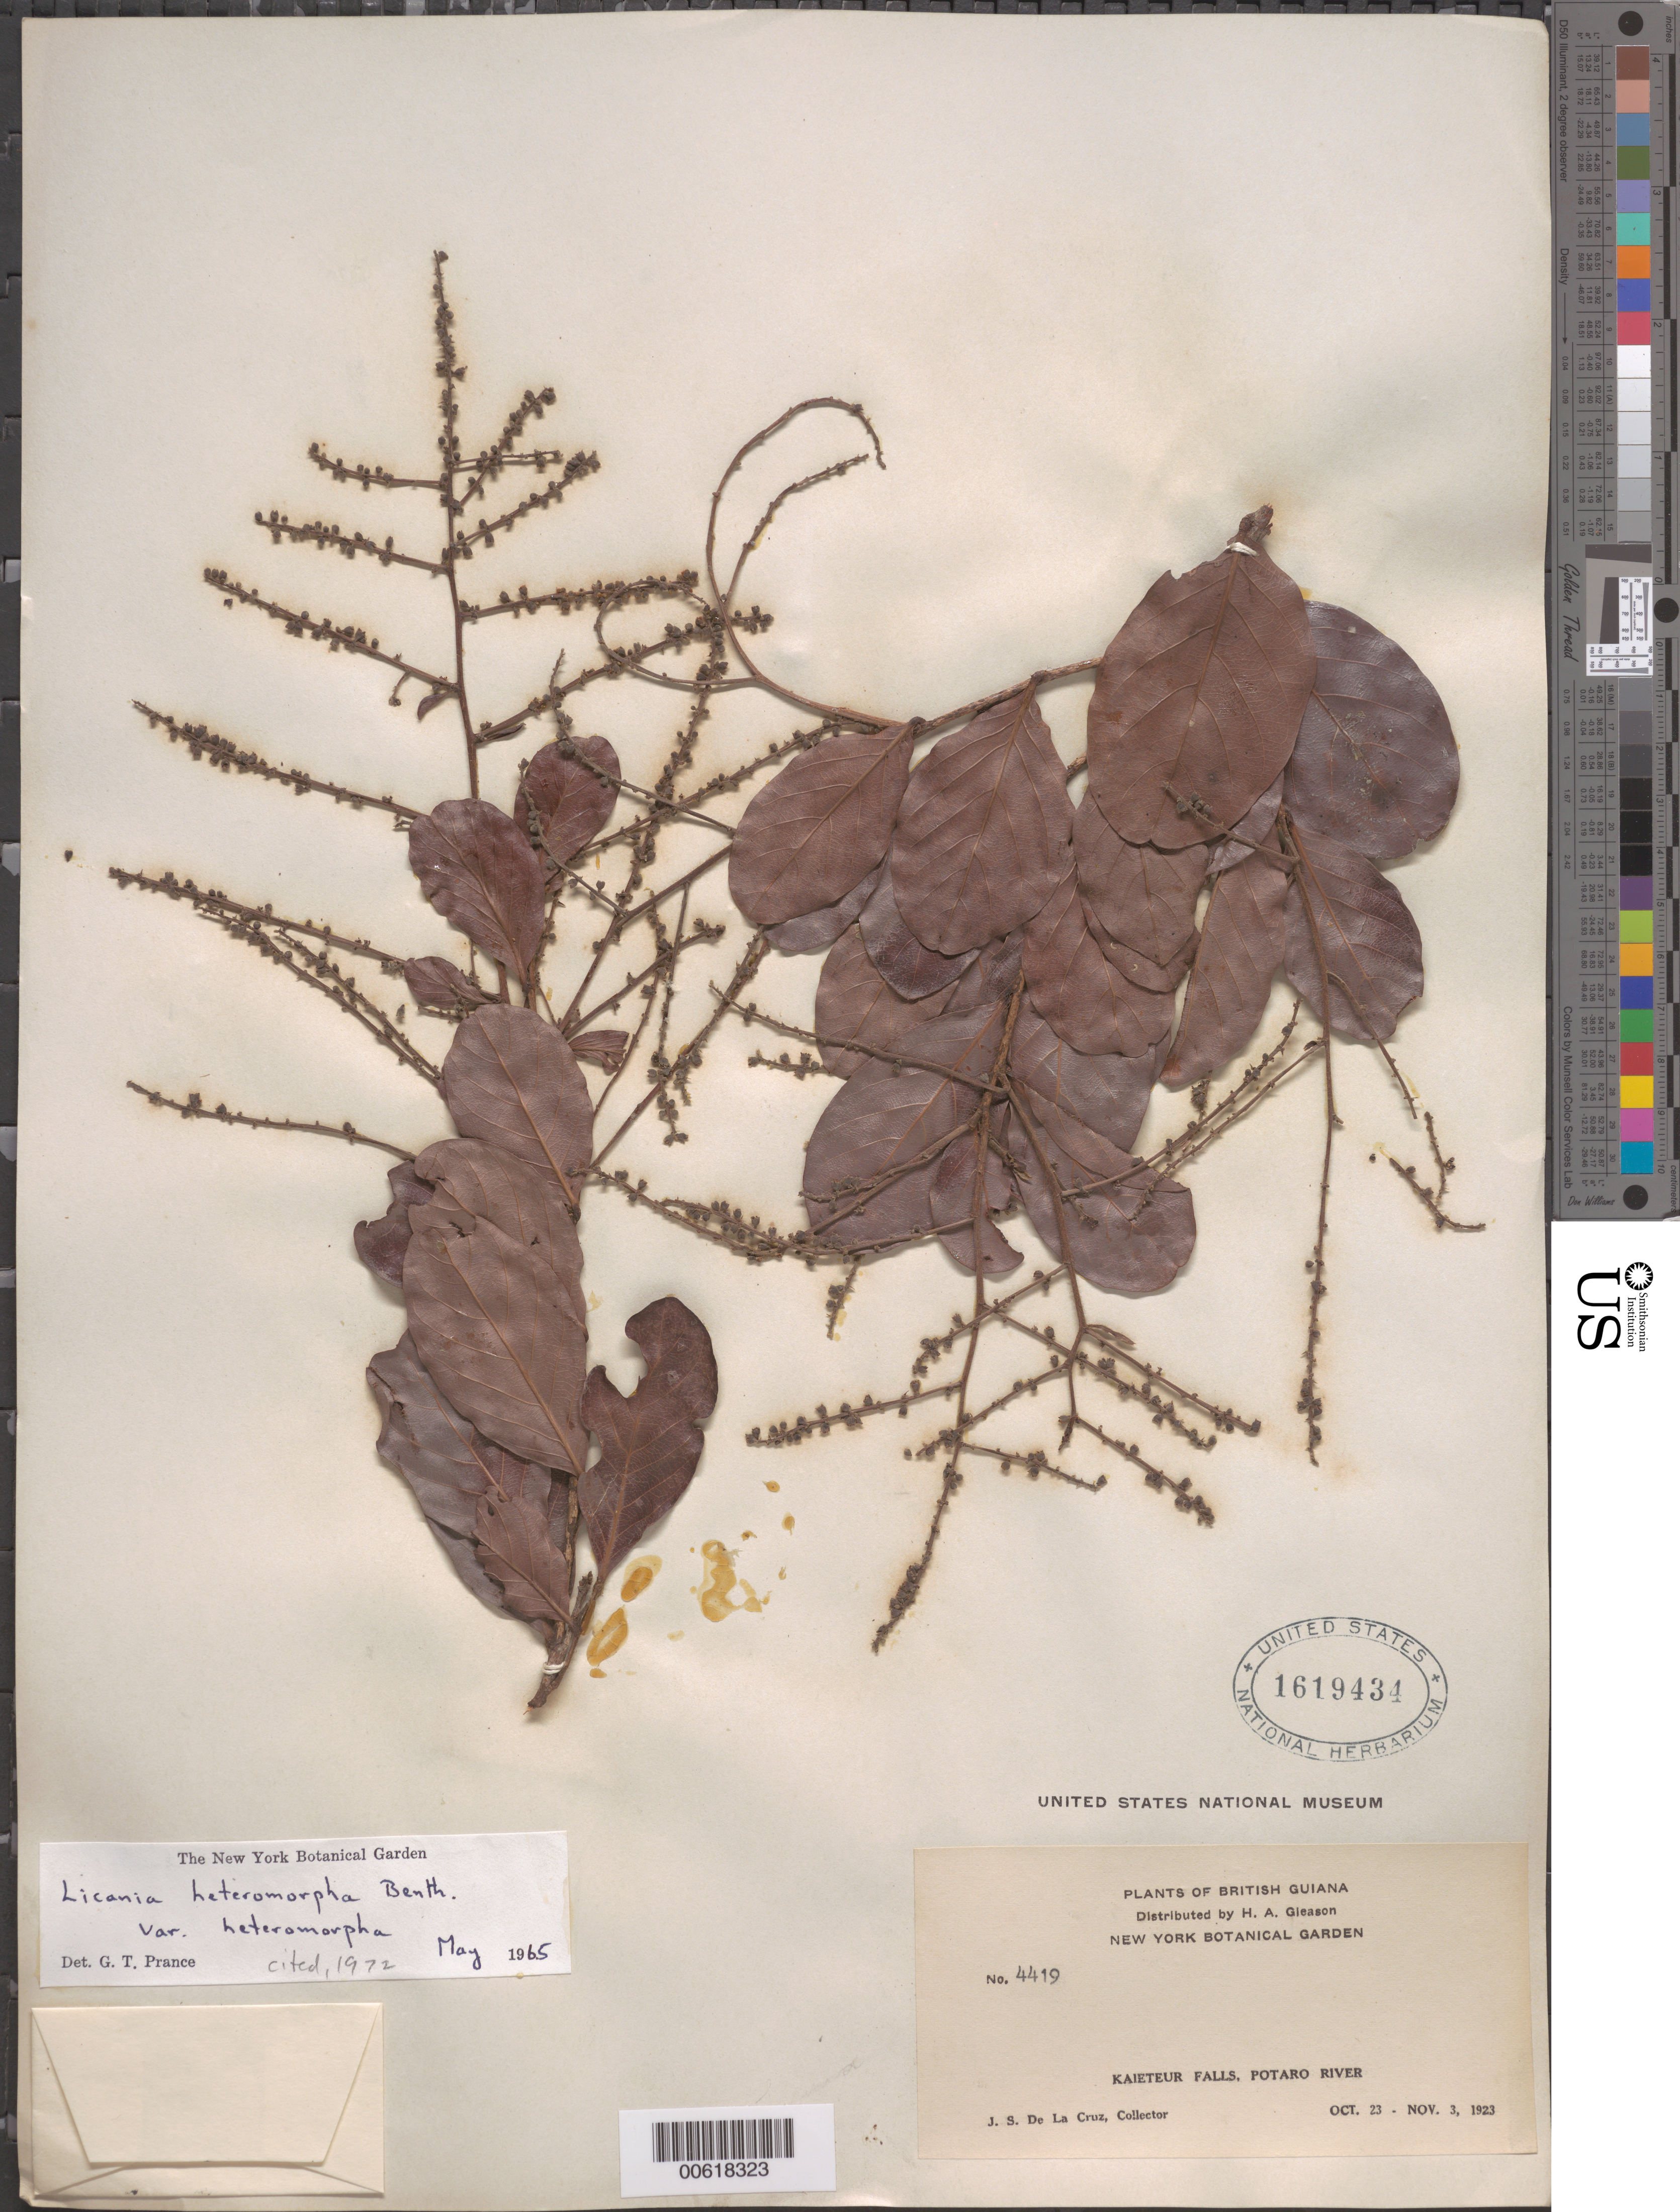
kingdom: Plantae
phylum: Tracheophyta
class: Magnoliopsida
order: Malpighiales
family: Chrysobalanaceae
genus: Hymenopus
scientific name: Hymenopus heteromorphus var. heteromorphus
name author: (Benth.) Sothers & Prance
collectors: J. S. de la Cruz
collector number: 4419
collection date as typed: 23-Oct-23 to 3-Nov-23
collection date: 1923-10-23/1923-11-03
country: Guyana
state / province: Potaro-Siparuni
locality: Kaieteur Falls, Potaro R.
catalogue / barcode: US 1619434